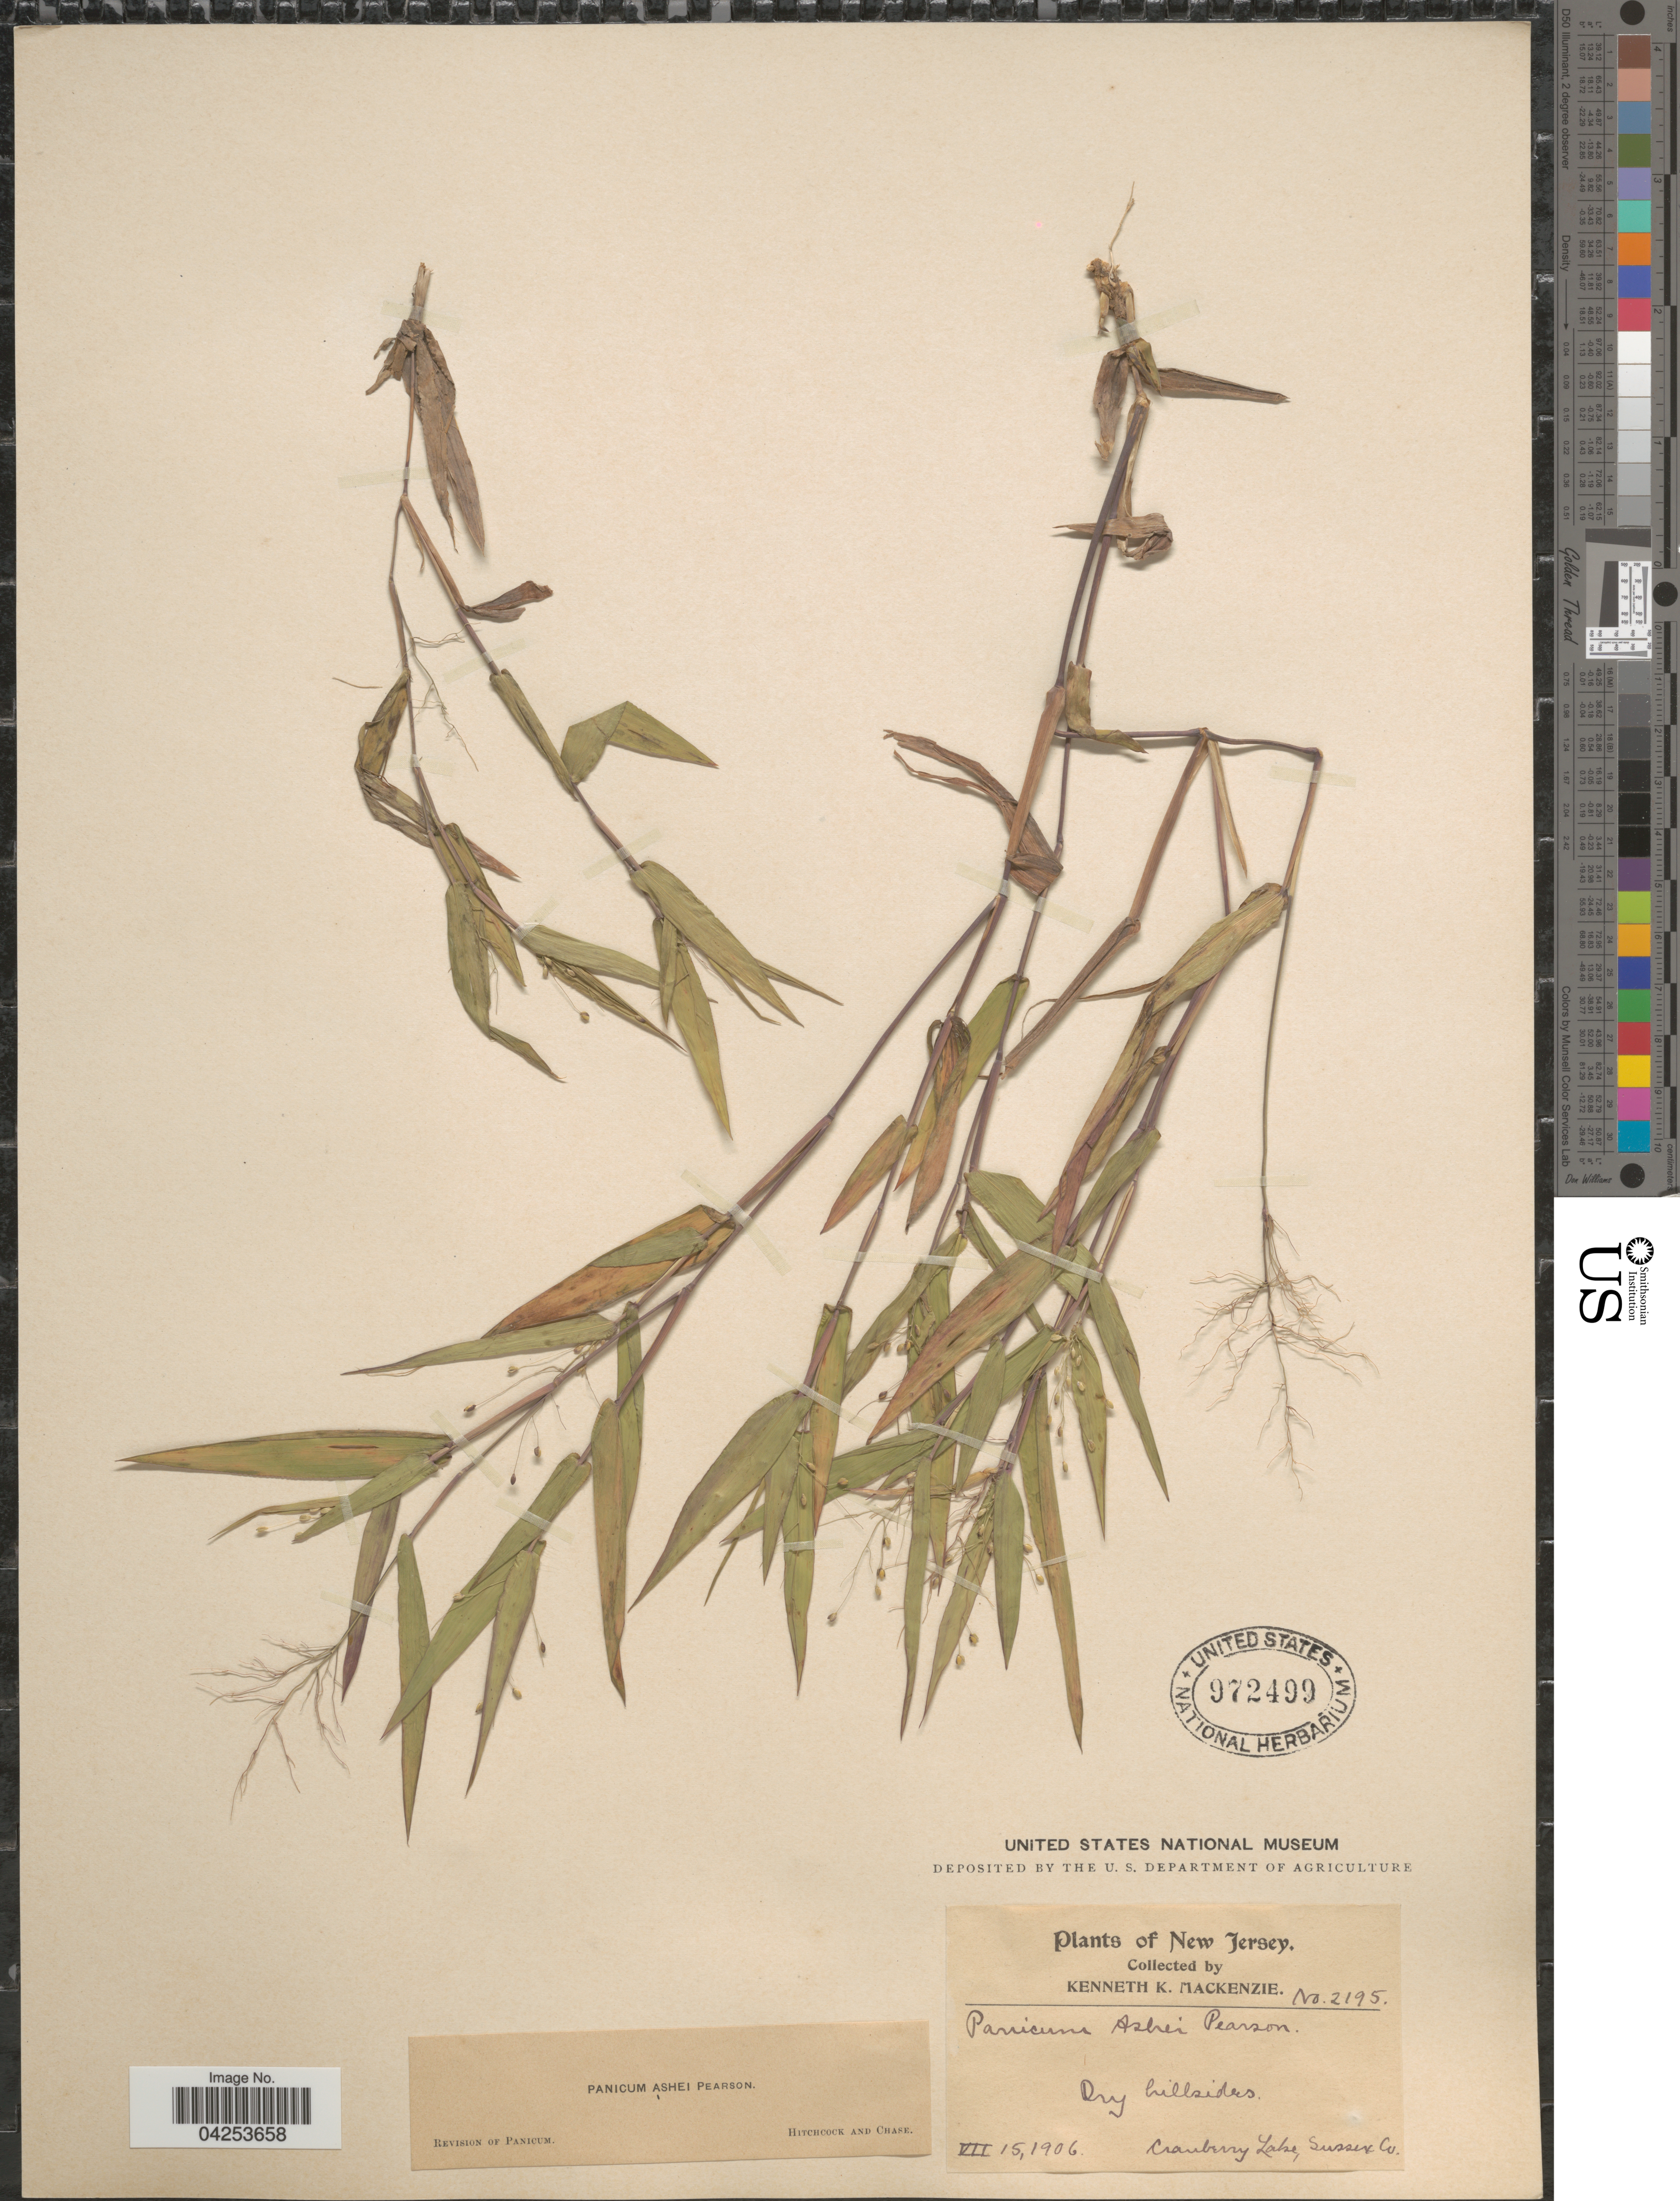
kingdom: Plantae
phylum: Tracheophyta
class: Liliopsida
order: Poales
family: Poaceae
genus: Dichanthelium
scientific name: Dichanthelium commutatum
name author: (Schult.) Gould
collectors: K. K. Mackenzie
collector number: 2195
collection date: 1906-07-15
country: United States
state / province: New Jersey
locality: Dry hillsides. Cranberry Lake, Sussex Co.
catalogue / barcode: US 972499